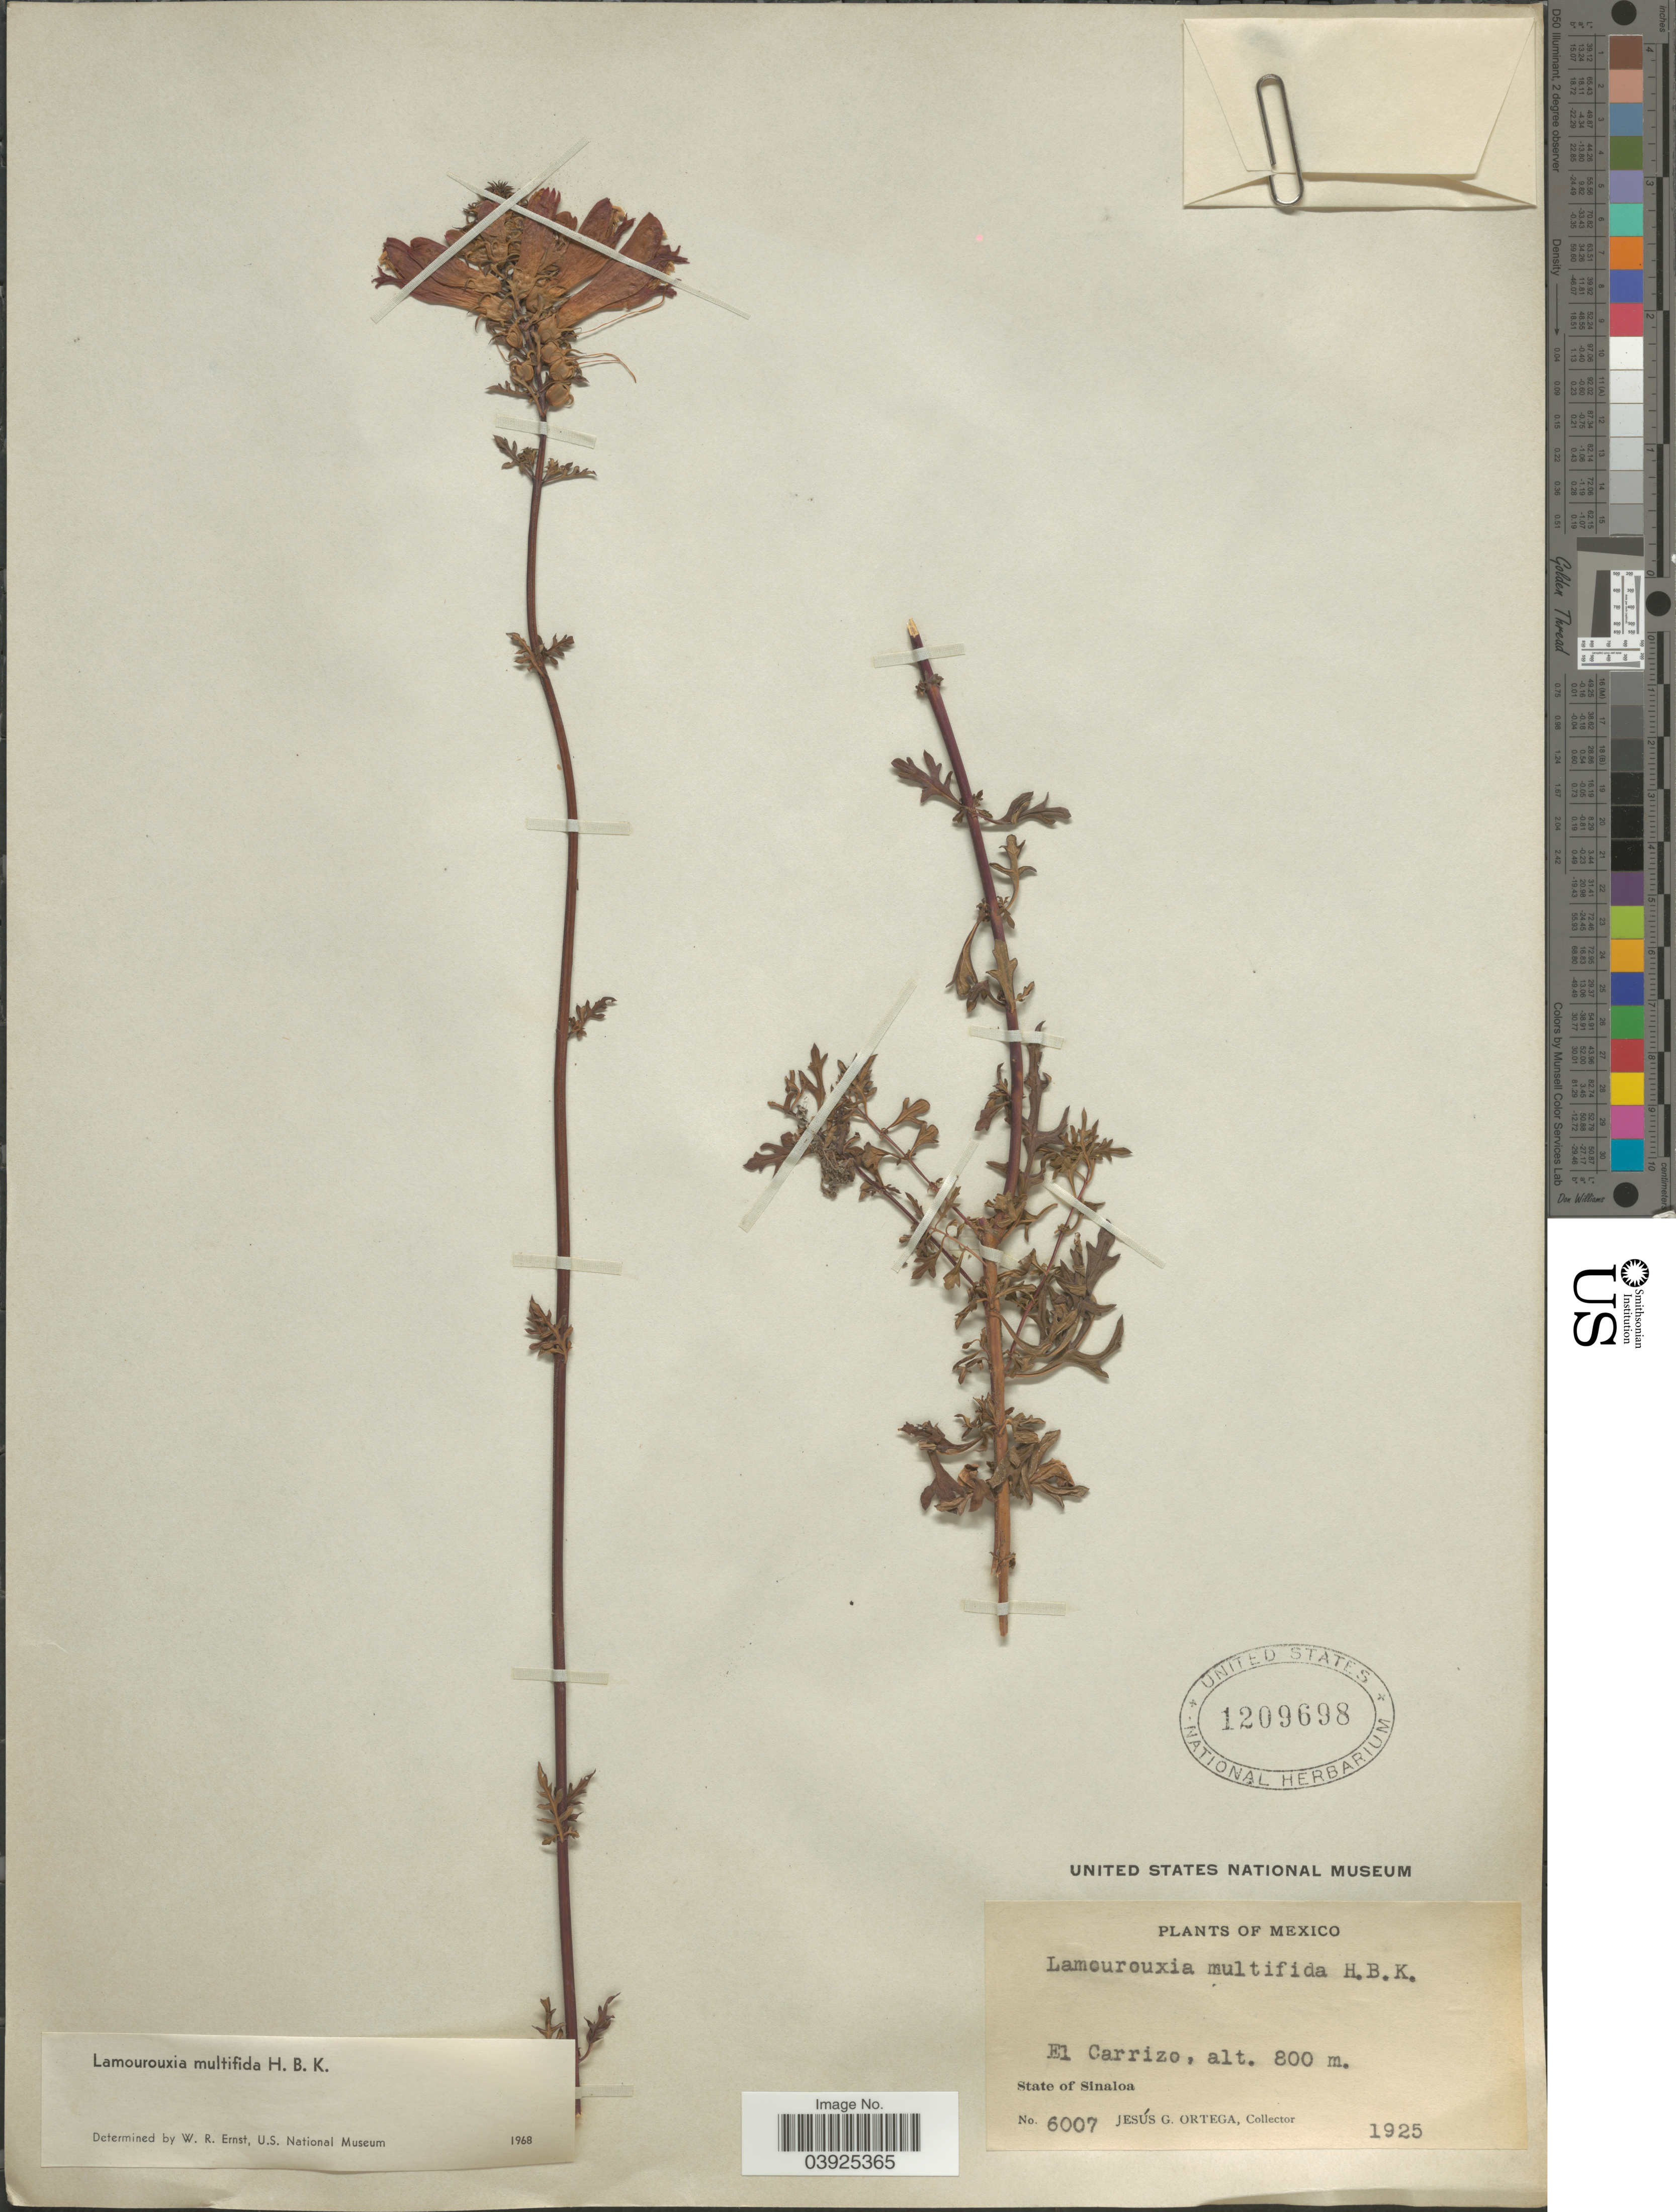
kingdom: Plantae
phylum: Tracheophyta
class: Magnoliopsida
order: Lamiales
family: Orobanchaceae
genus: Lamourouxia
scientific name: Lamourouxia multifida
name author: Kunth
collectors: J. Ortega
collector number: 6007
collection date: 1925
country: Mexico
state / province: Sinaloa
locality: El Carrizo.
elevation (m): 800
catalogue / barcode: US 1209698